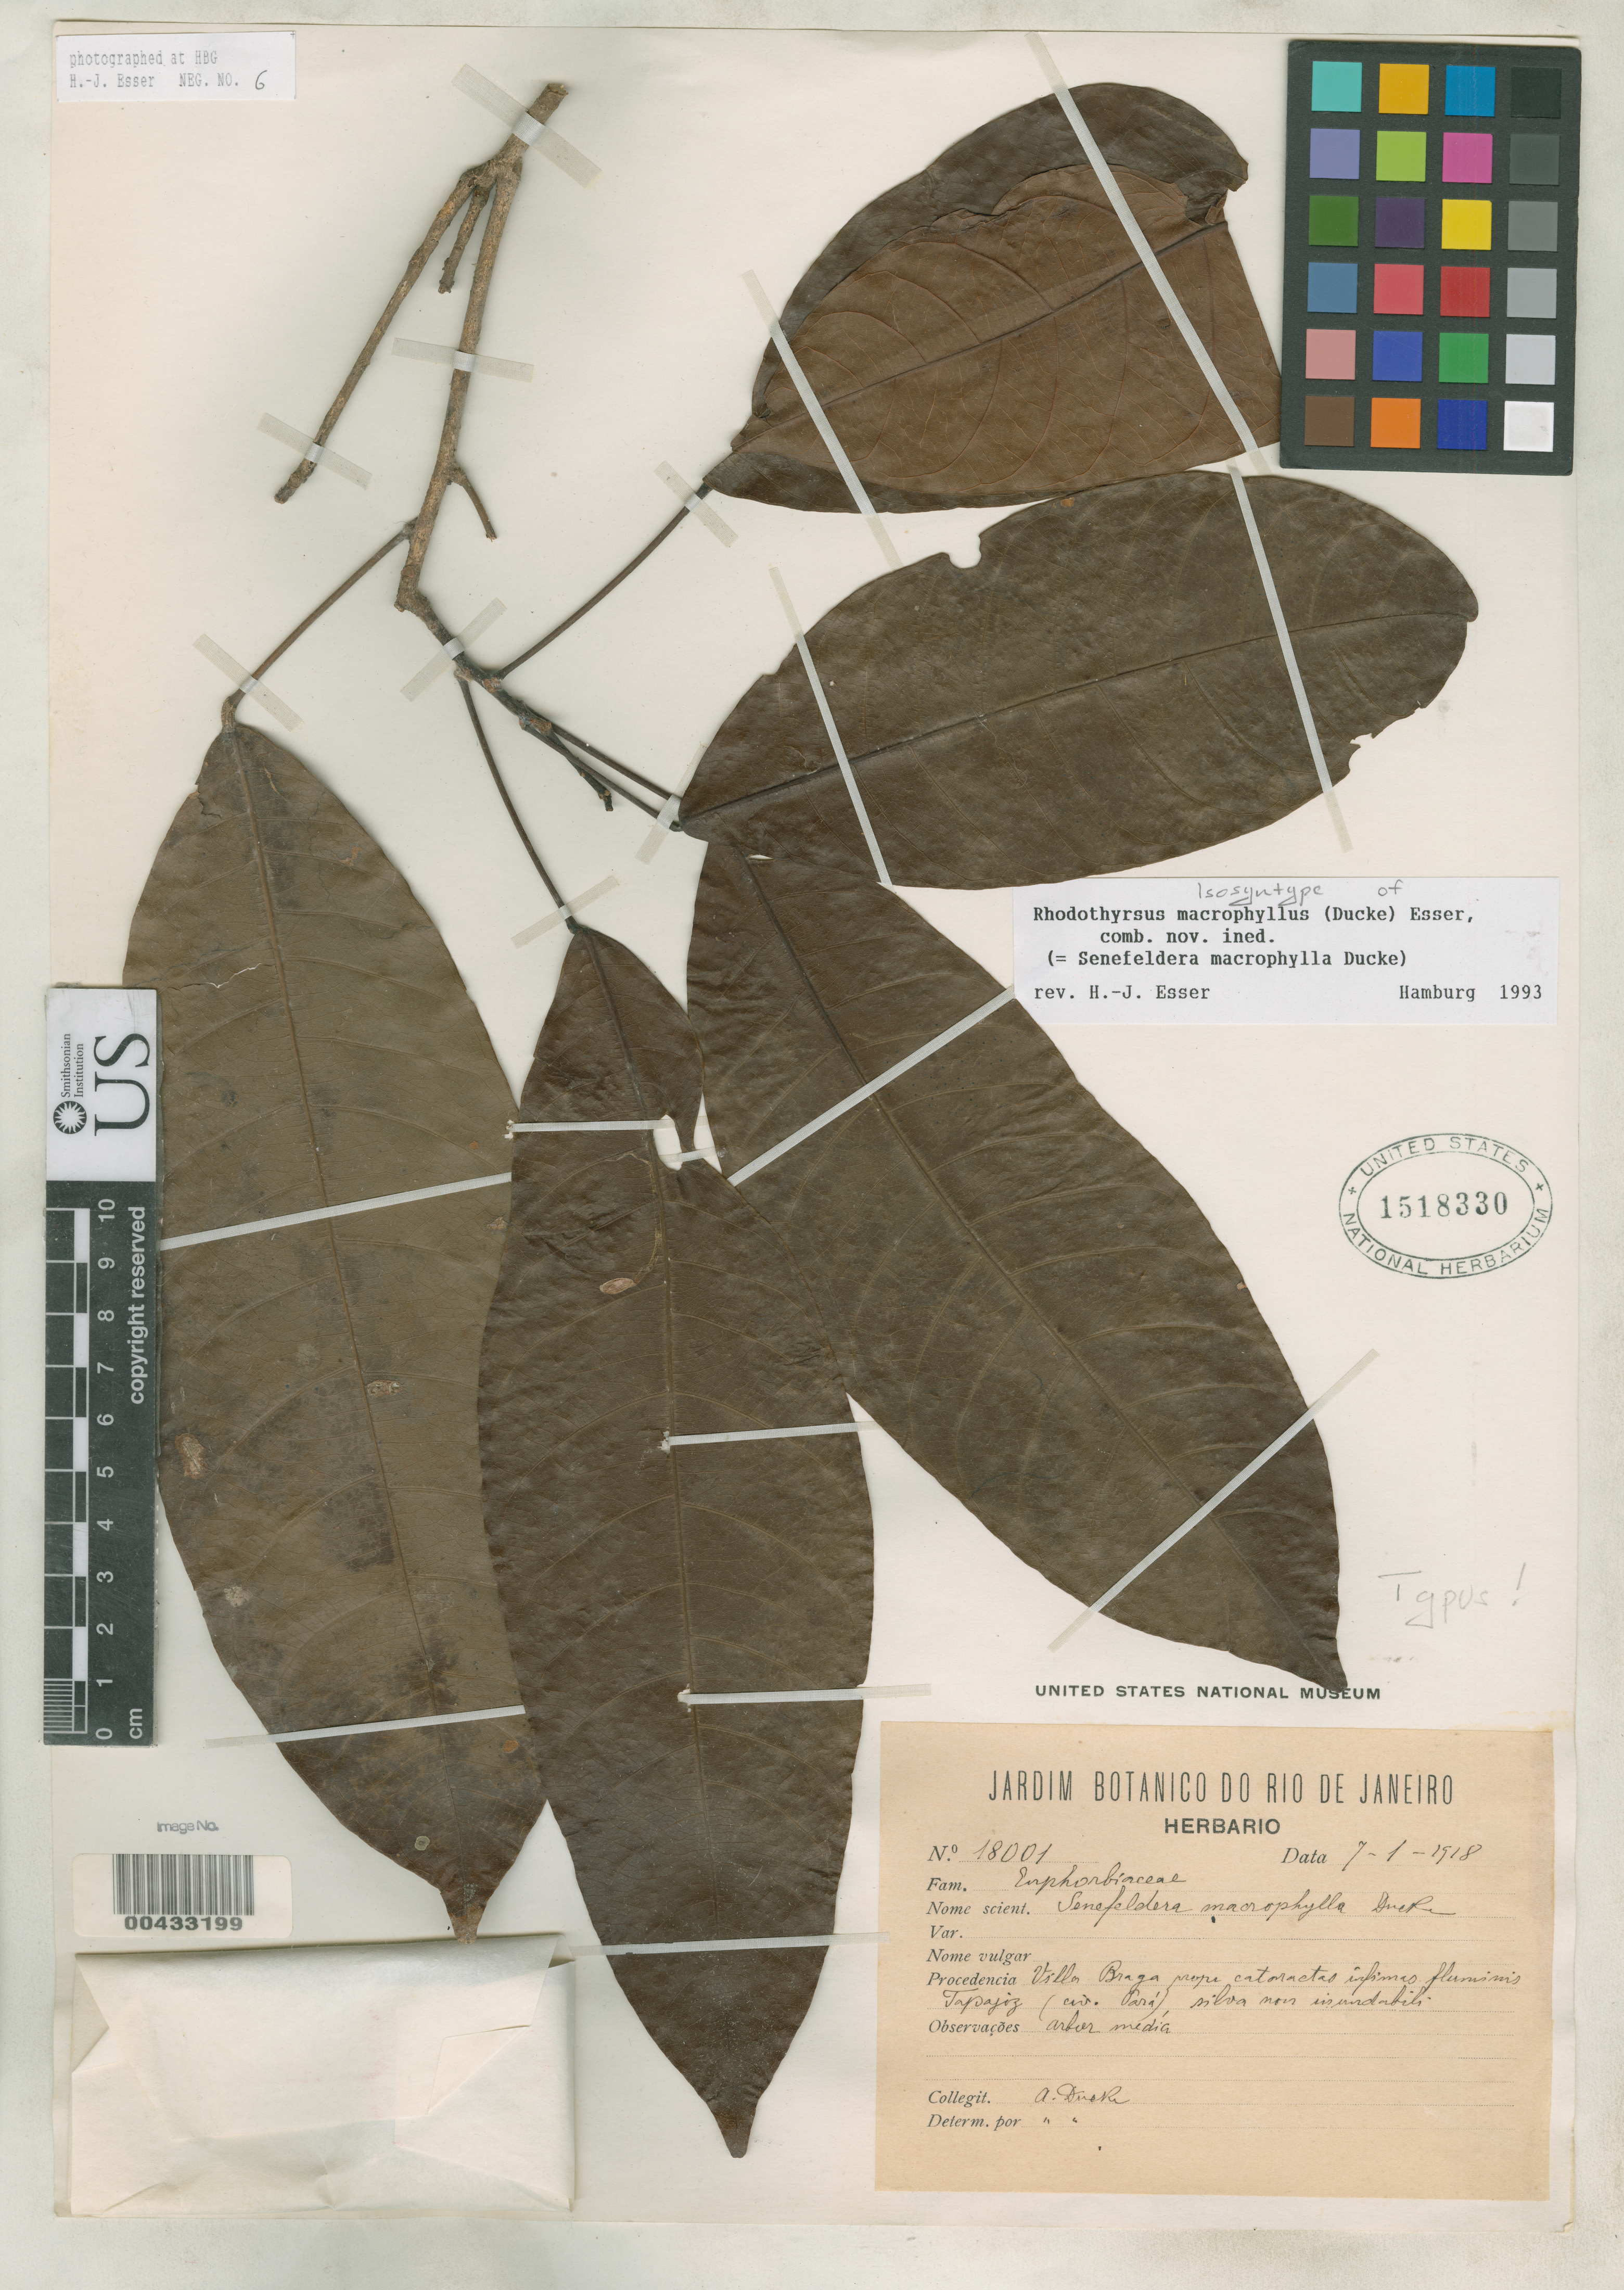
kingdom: Plantae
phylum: Tracheophyta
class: Magnoliopsida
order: Malpighiales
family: Euphorbiaceae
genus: Senefeldera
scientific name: Senefeldera macrophylla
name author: Ducke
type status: Isosyntype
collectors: A. Ducke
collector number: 18001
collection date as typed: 07 Jan 1918 or 01 Jul 1918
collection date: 1918-01-07 or 1918-07-01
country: Brazil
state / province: Pará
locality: Villa Braga, prope Catoractas, Tapajoz.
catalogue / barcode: US 1518330